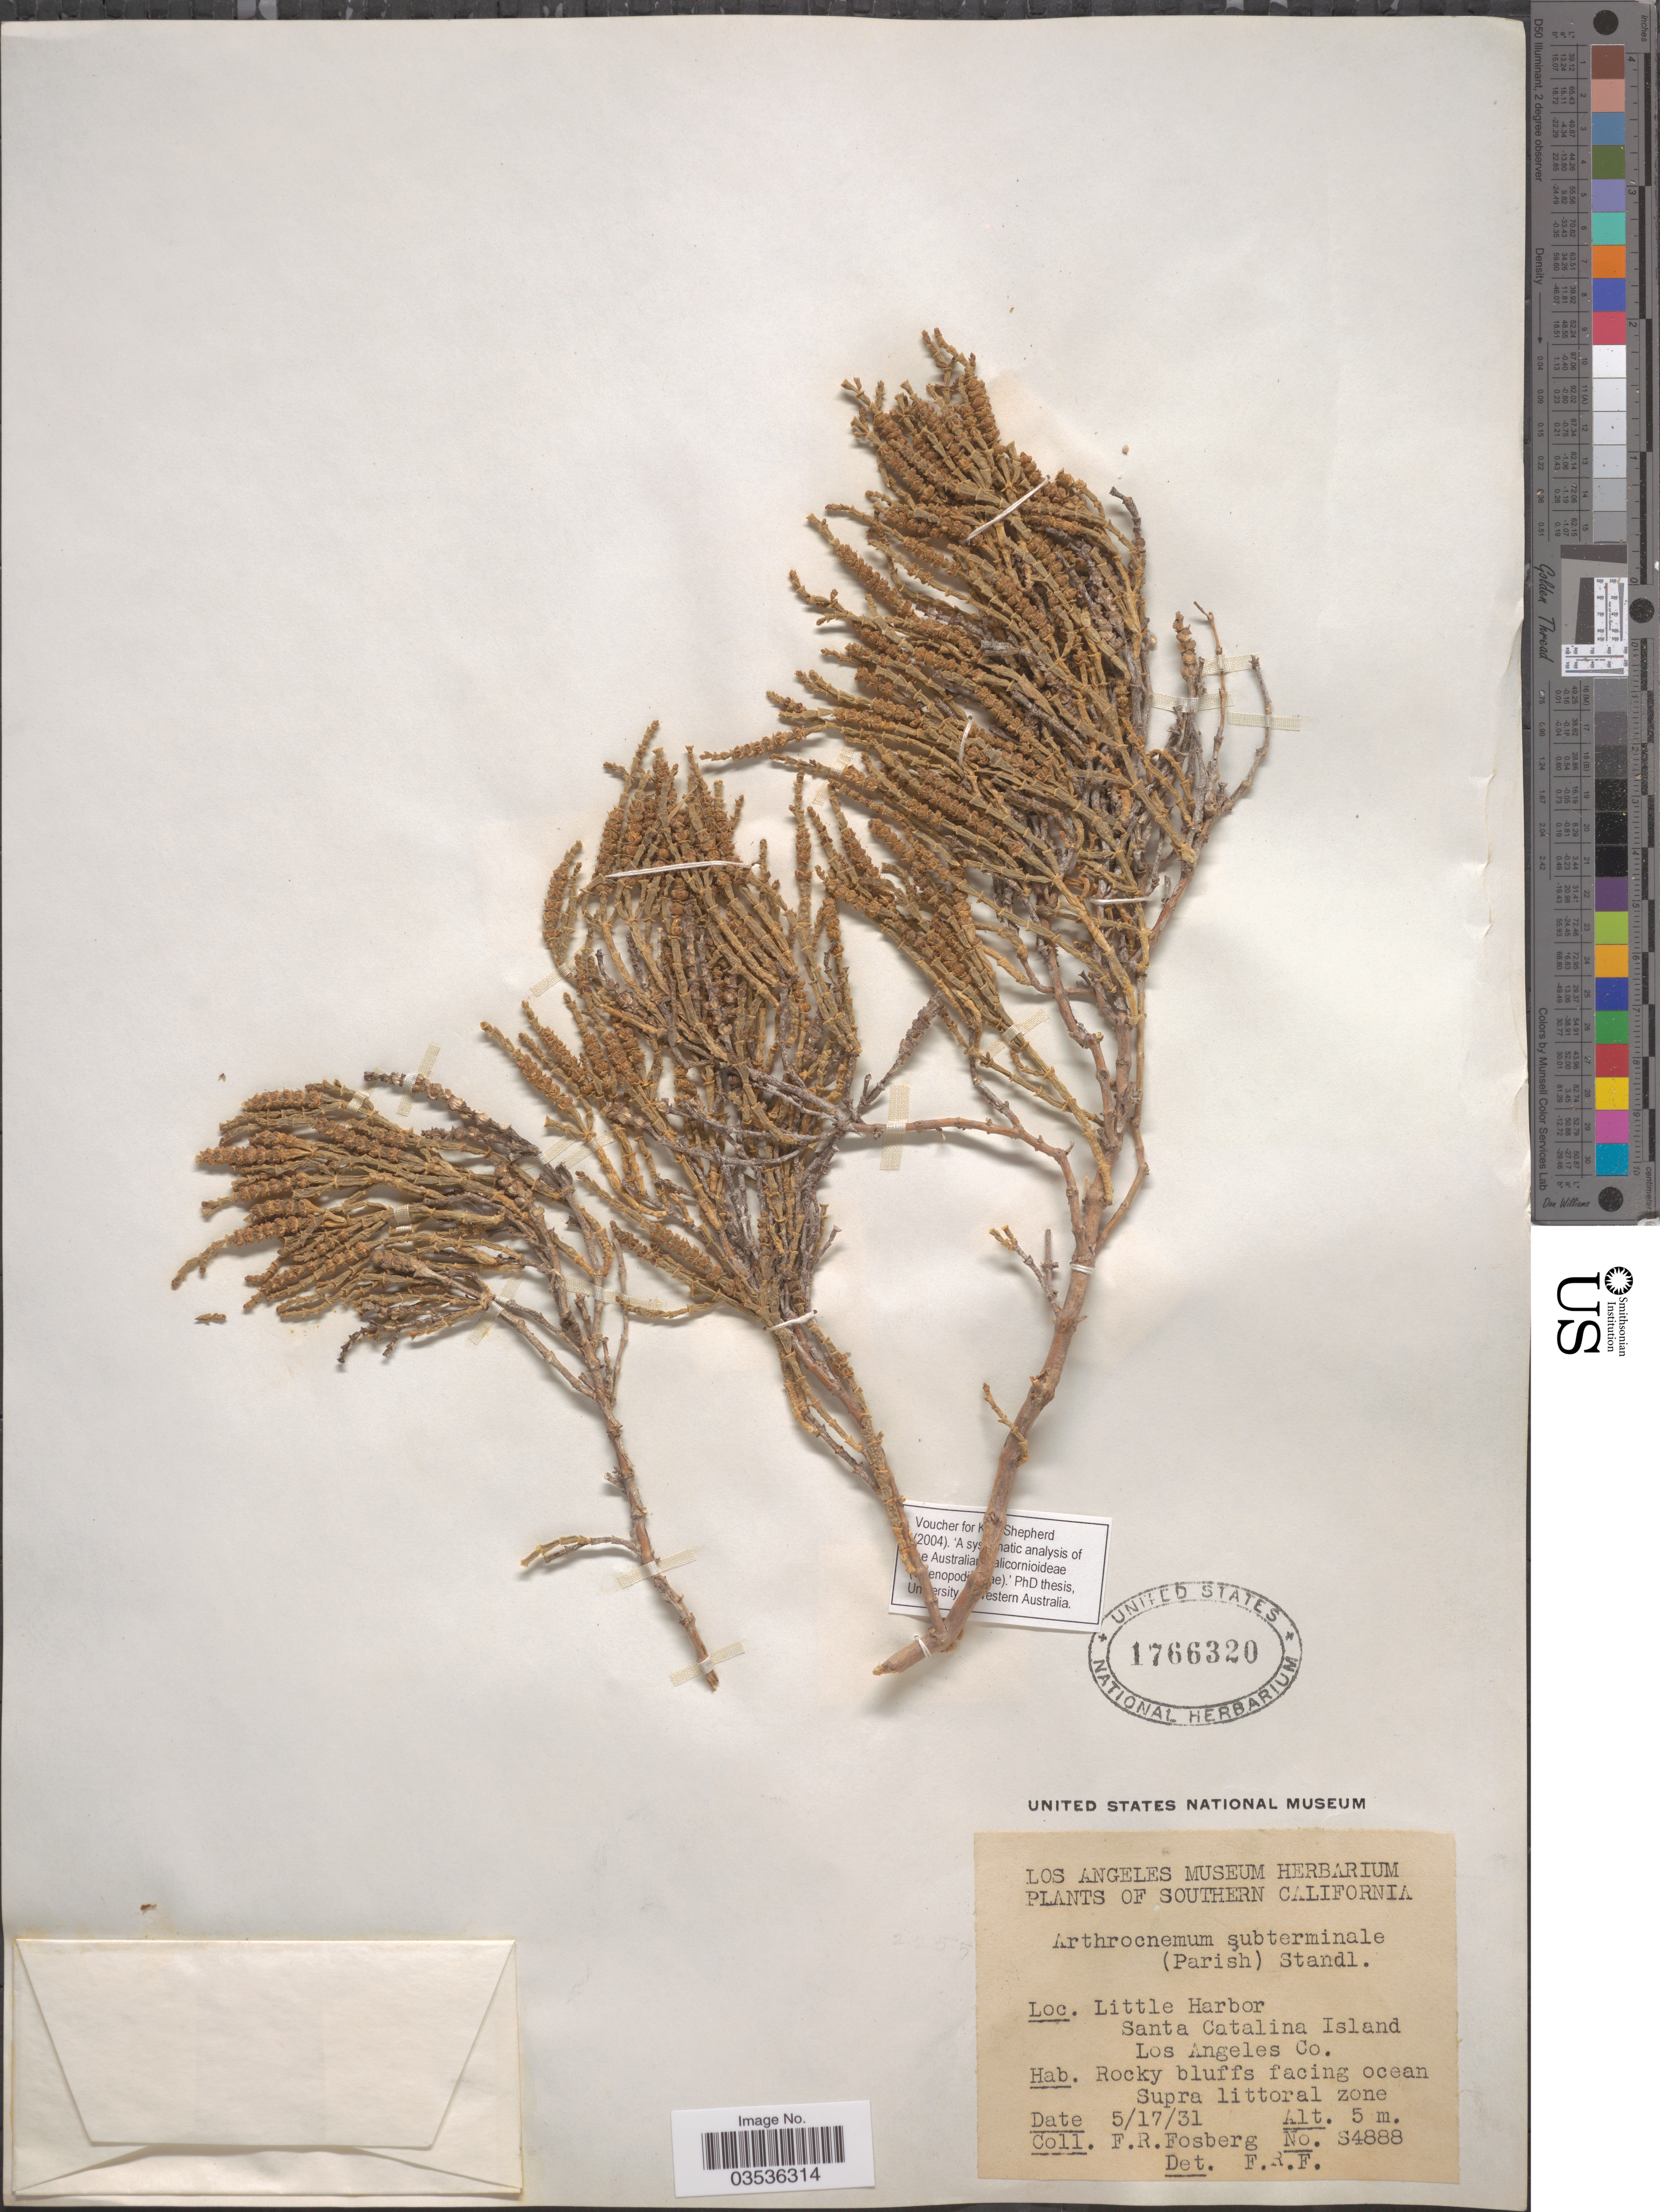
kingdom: Plantae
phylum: Tracheophyta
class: Magnoliopsida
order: Caryophyllales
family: Amaranthaceae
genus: Arthroceras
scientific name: Arthroceras subterminale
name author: (Parish) Piirainen & G. Kadereit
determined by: Strong, Mark T., (BOT), Smithsonian Institution - National Museum of Natural History (UNITED STATES)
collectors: F. R. Fosberg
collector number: S4888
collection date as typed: Transcribed d/m/y: 17/5/31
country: United States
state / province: California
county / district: Los Angeles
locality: Southern California. Little Harbor. Santa Catalina Island. Los Angeles Co. Supra littoral zone.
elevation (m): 5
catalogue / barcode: US 1766320